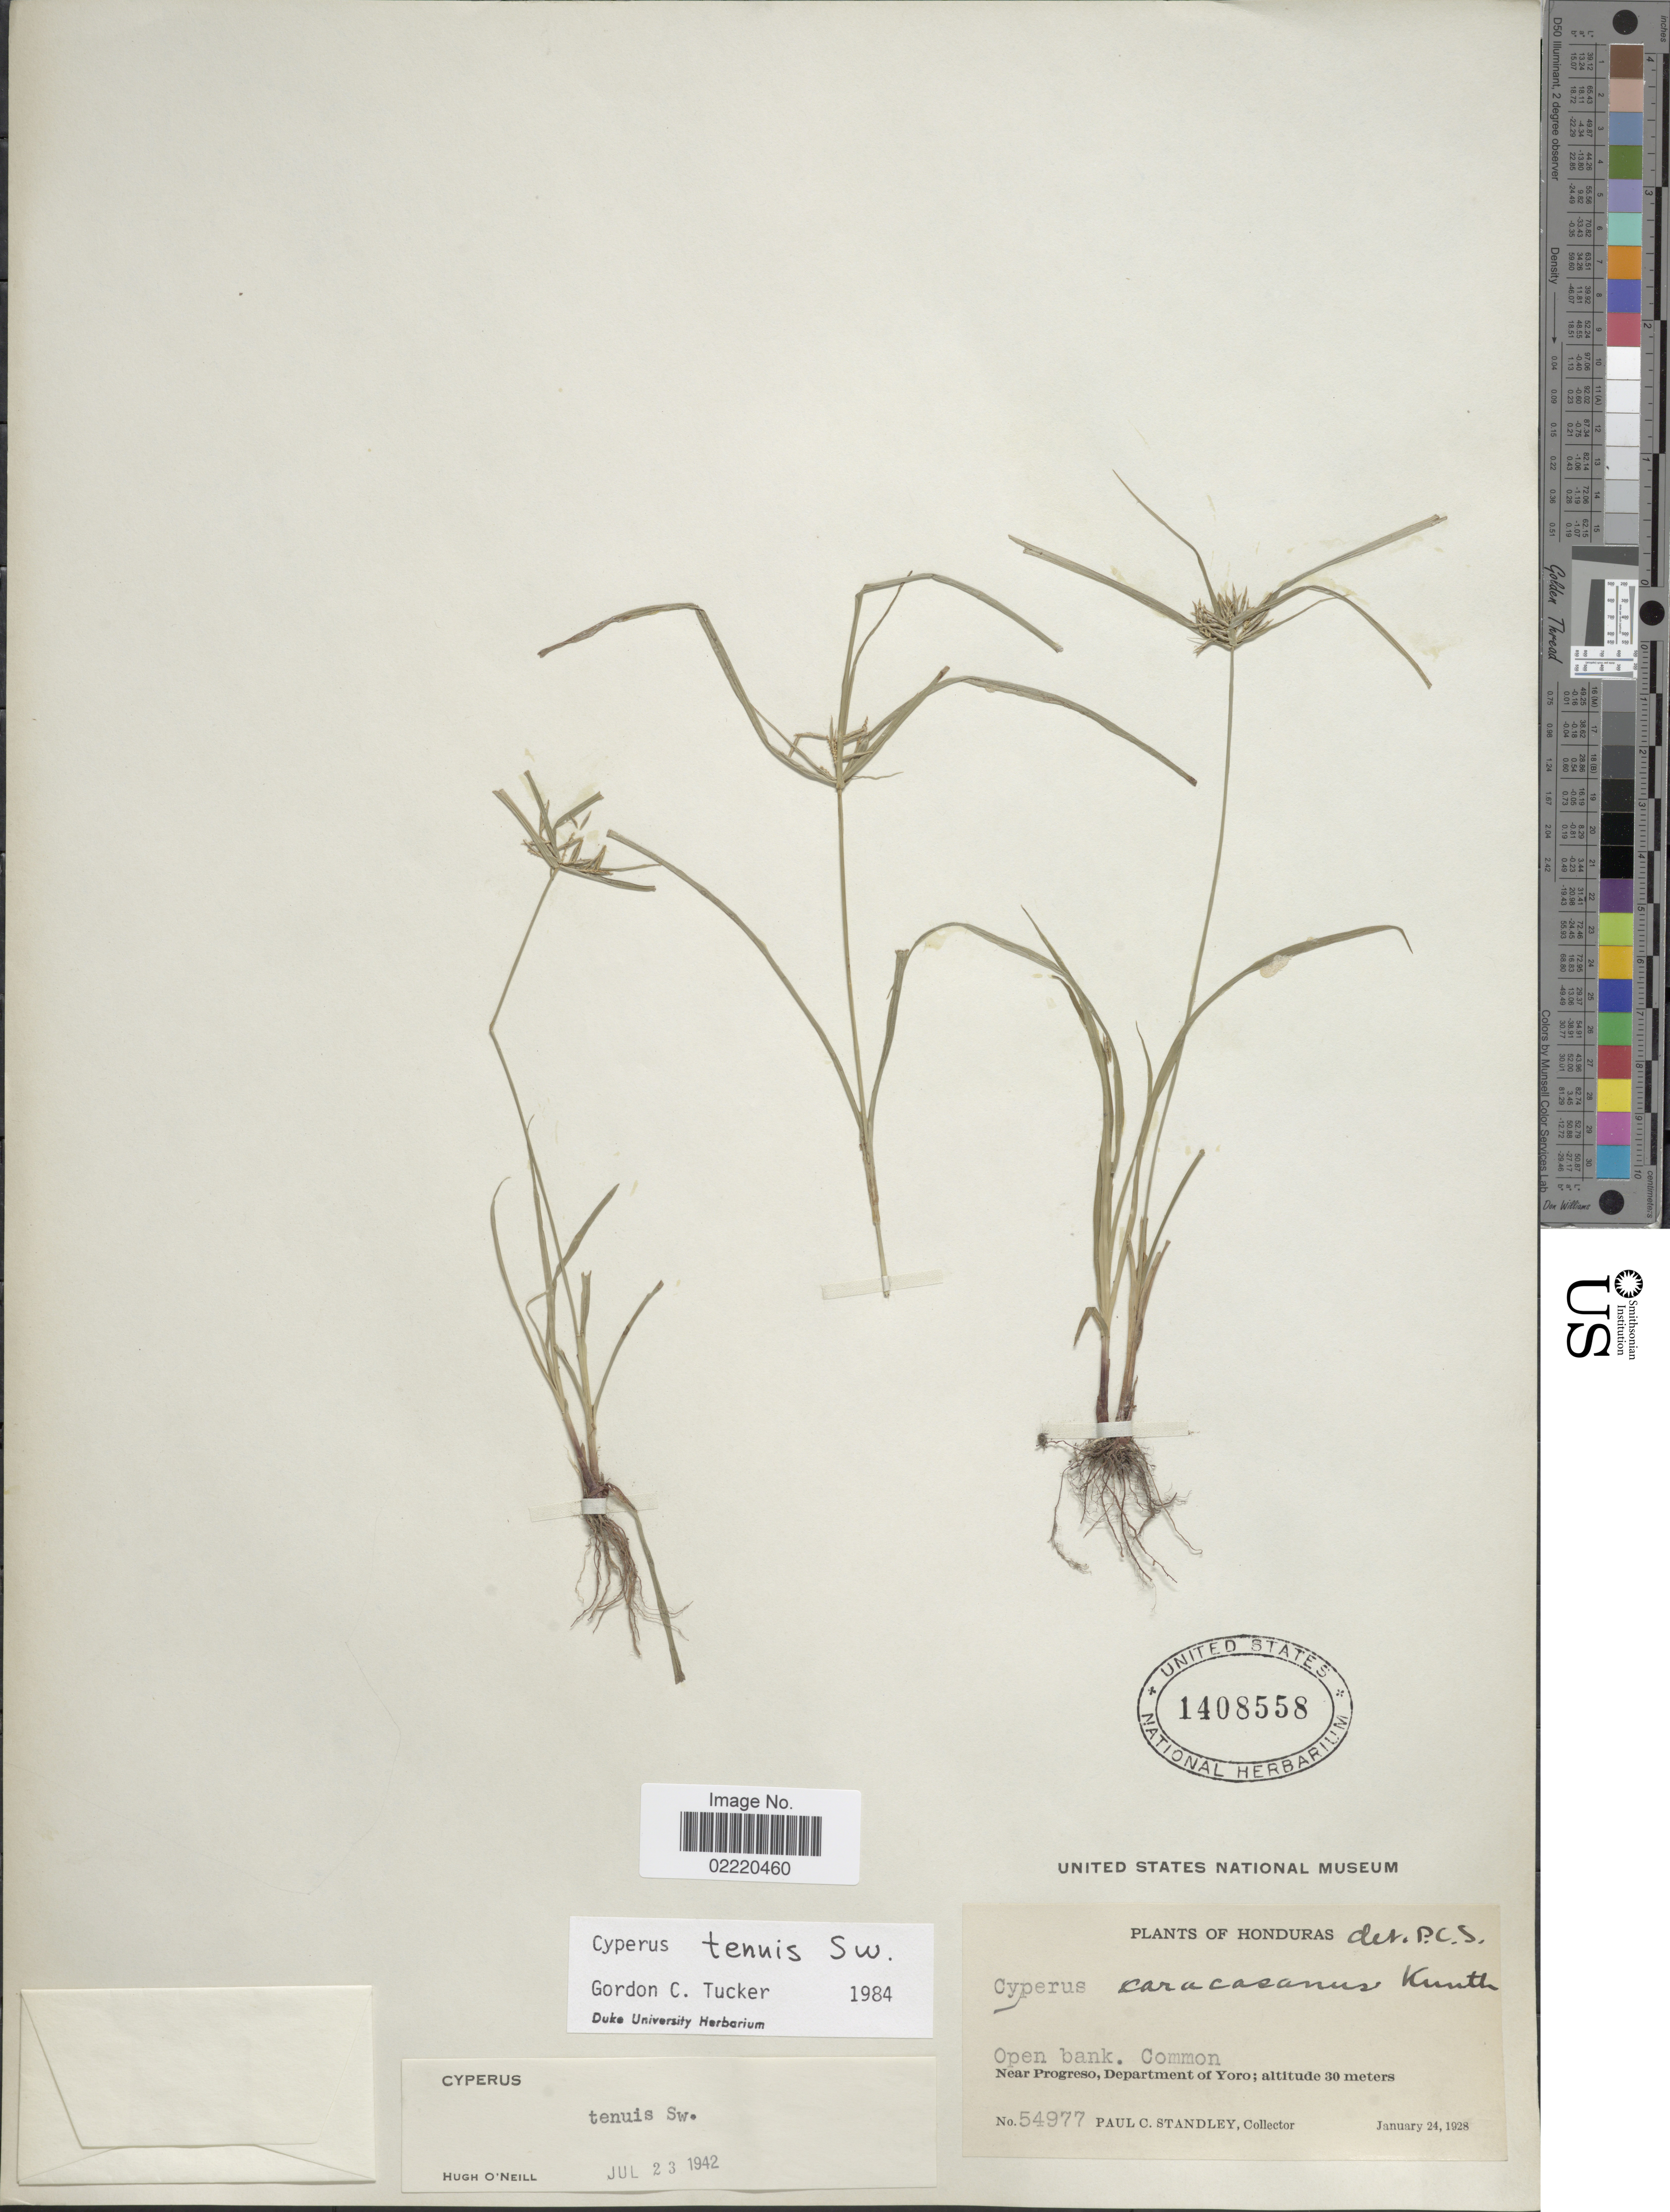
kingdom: Plantae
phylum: Tracheophyta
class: Liliopsida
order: Poales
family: Cyperaceae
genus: Cyperus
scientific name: Cyperus tenuis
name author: Sw.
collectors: P. C. Standley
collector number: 54977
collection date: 1928-01-24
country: Honduras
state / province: Yoro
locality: Open bank, near Progreso.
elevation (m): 30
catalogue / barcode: US 1408558